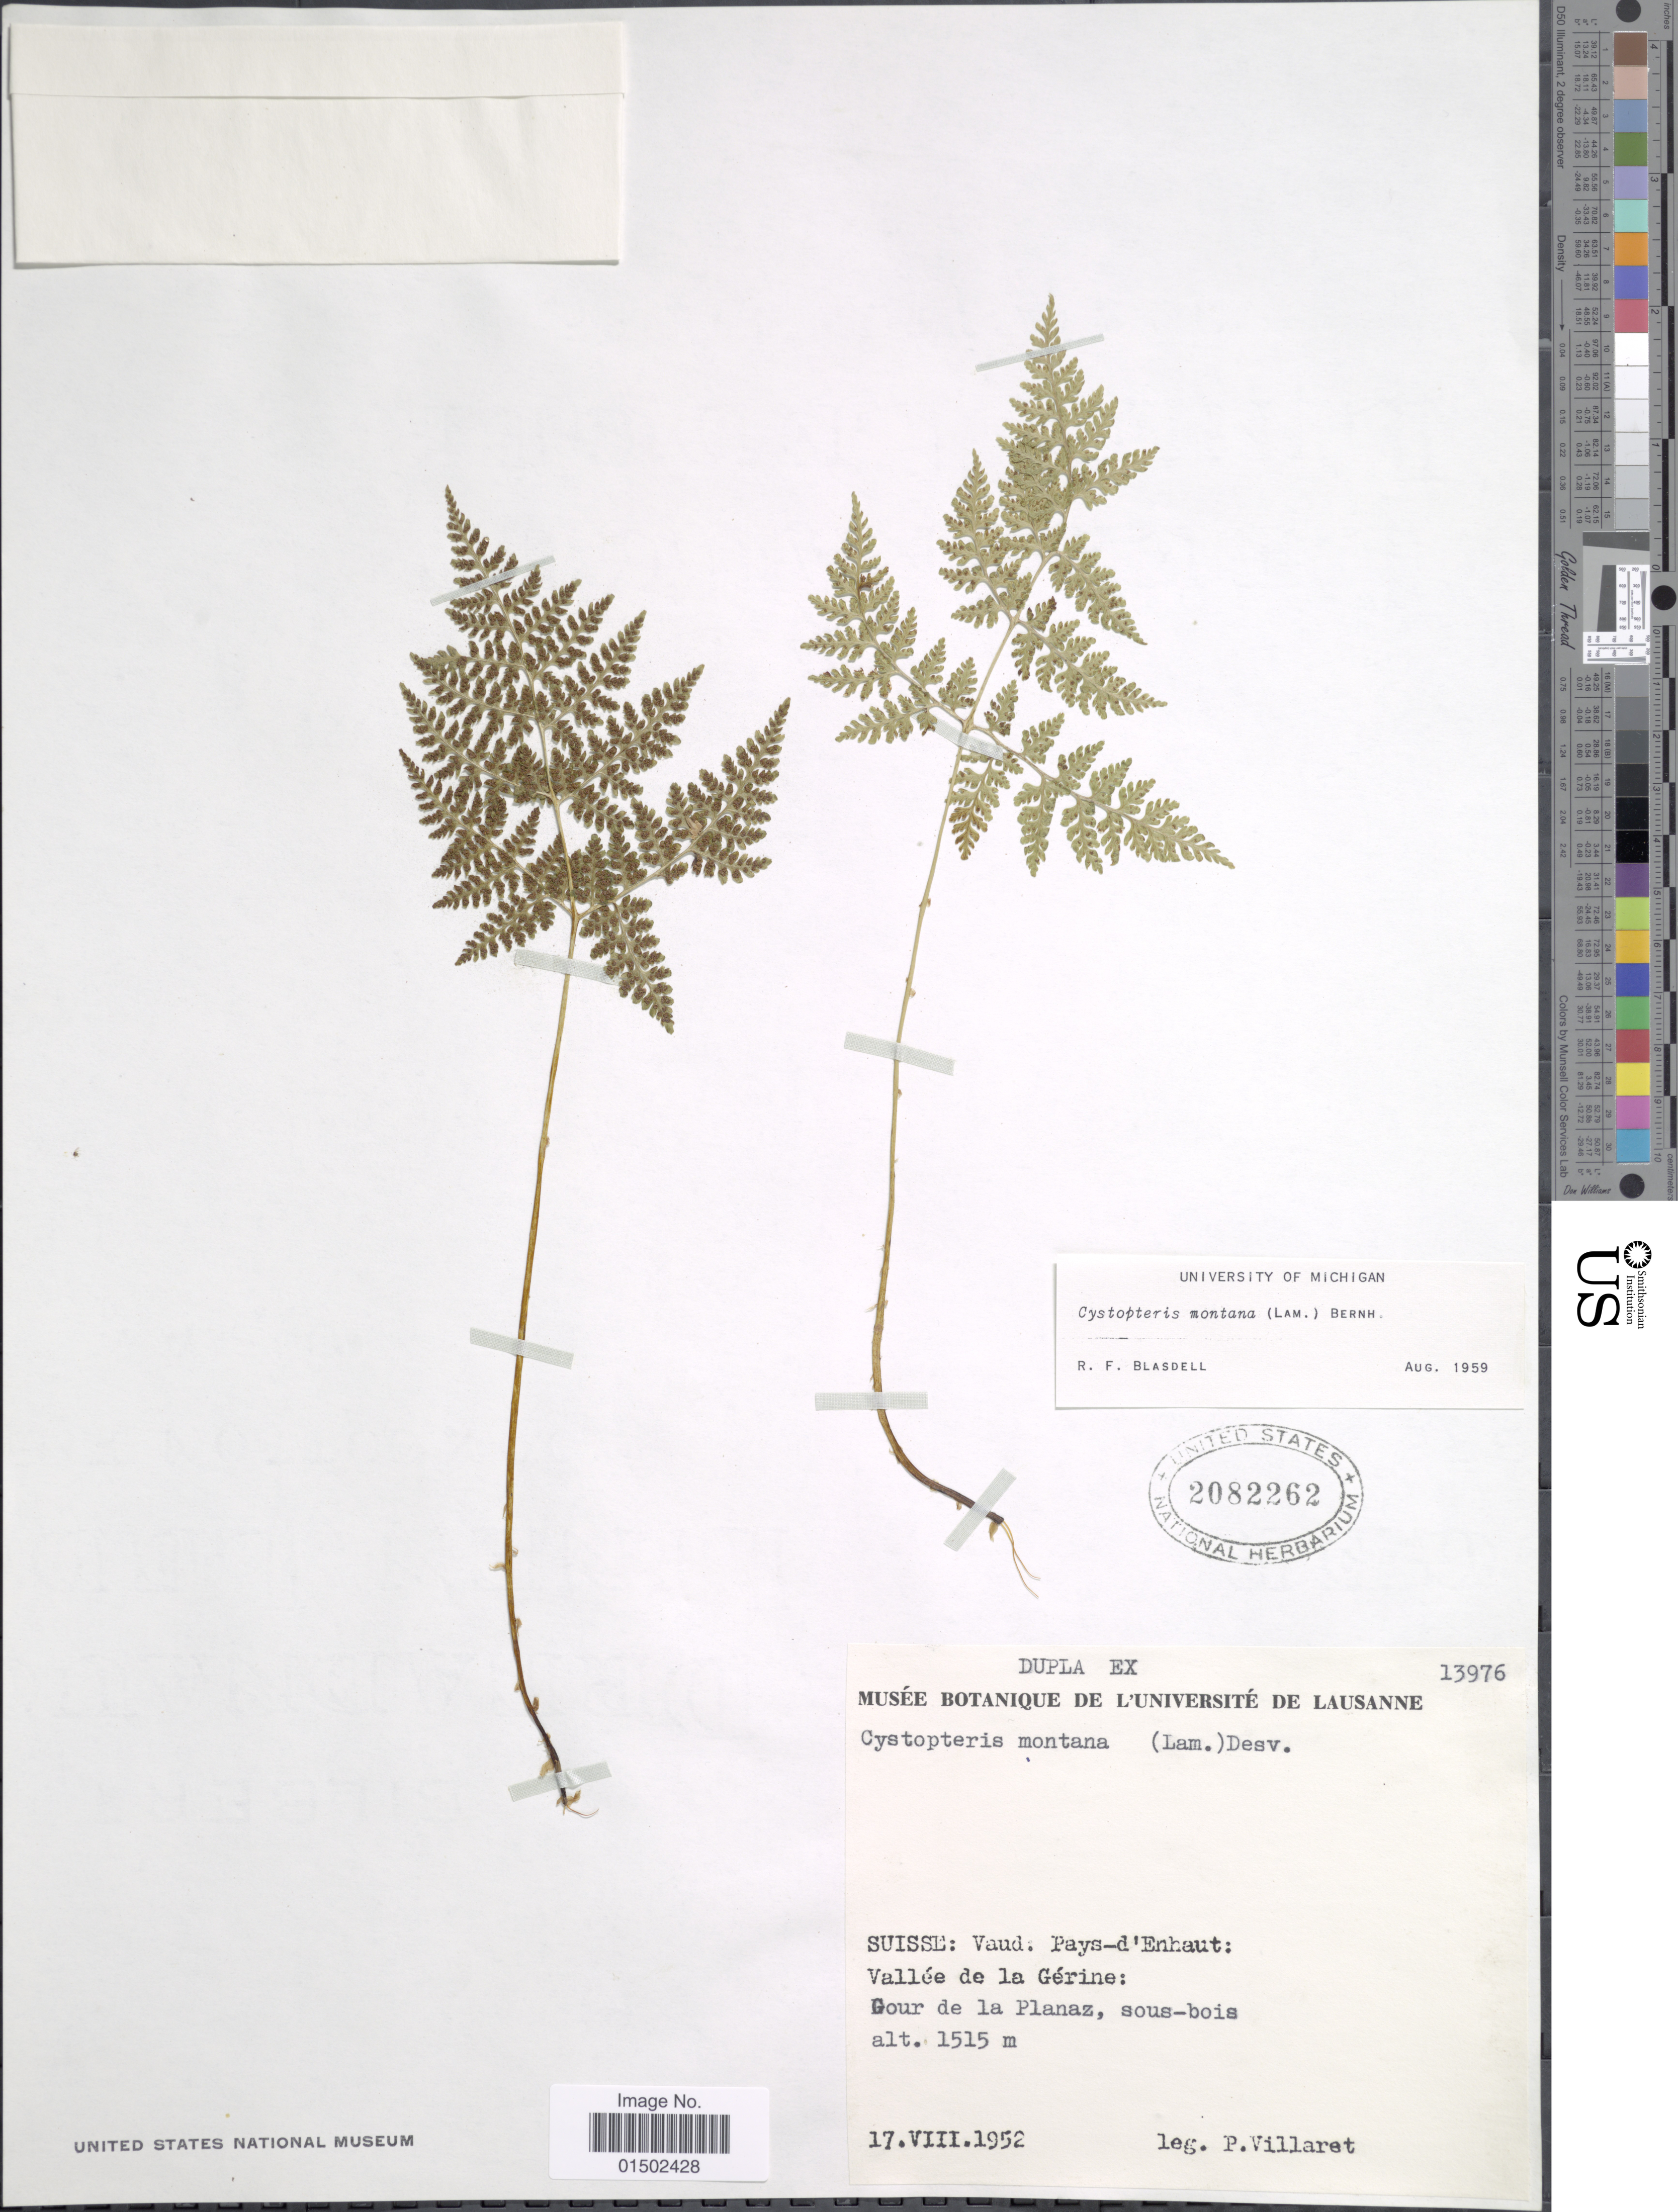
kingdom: Plantae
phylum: Tracheophyta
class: Polypodiopsida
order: Polypodiales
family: Cystopteridaceae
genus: Cystopteris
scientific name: Cystopteris montana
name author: (Lam.) Desv.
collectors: P. Villaret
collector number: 13976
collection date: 1952-08-17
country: Switzerland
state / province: Vaud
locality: Suisse: pays-d 'Enhaut: Vallee de la Gerine: Gour de la Planaz, sous-bois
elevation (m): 1515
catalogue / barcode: US 2082262